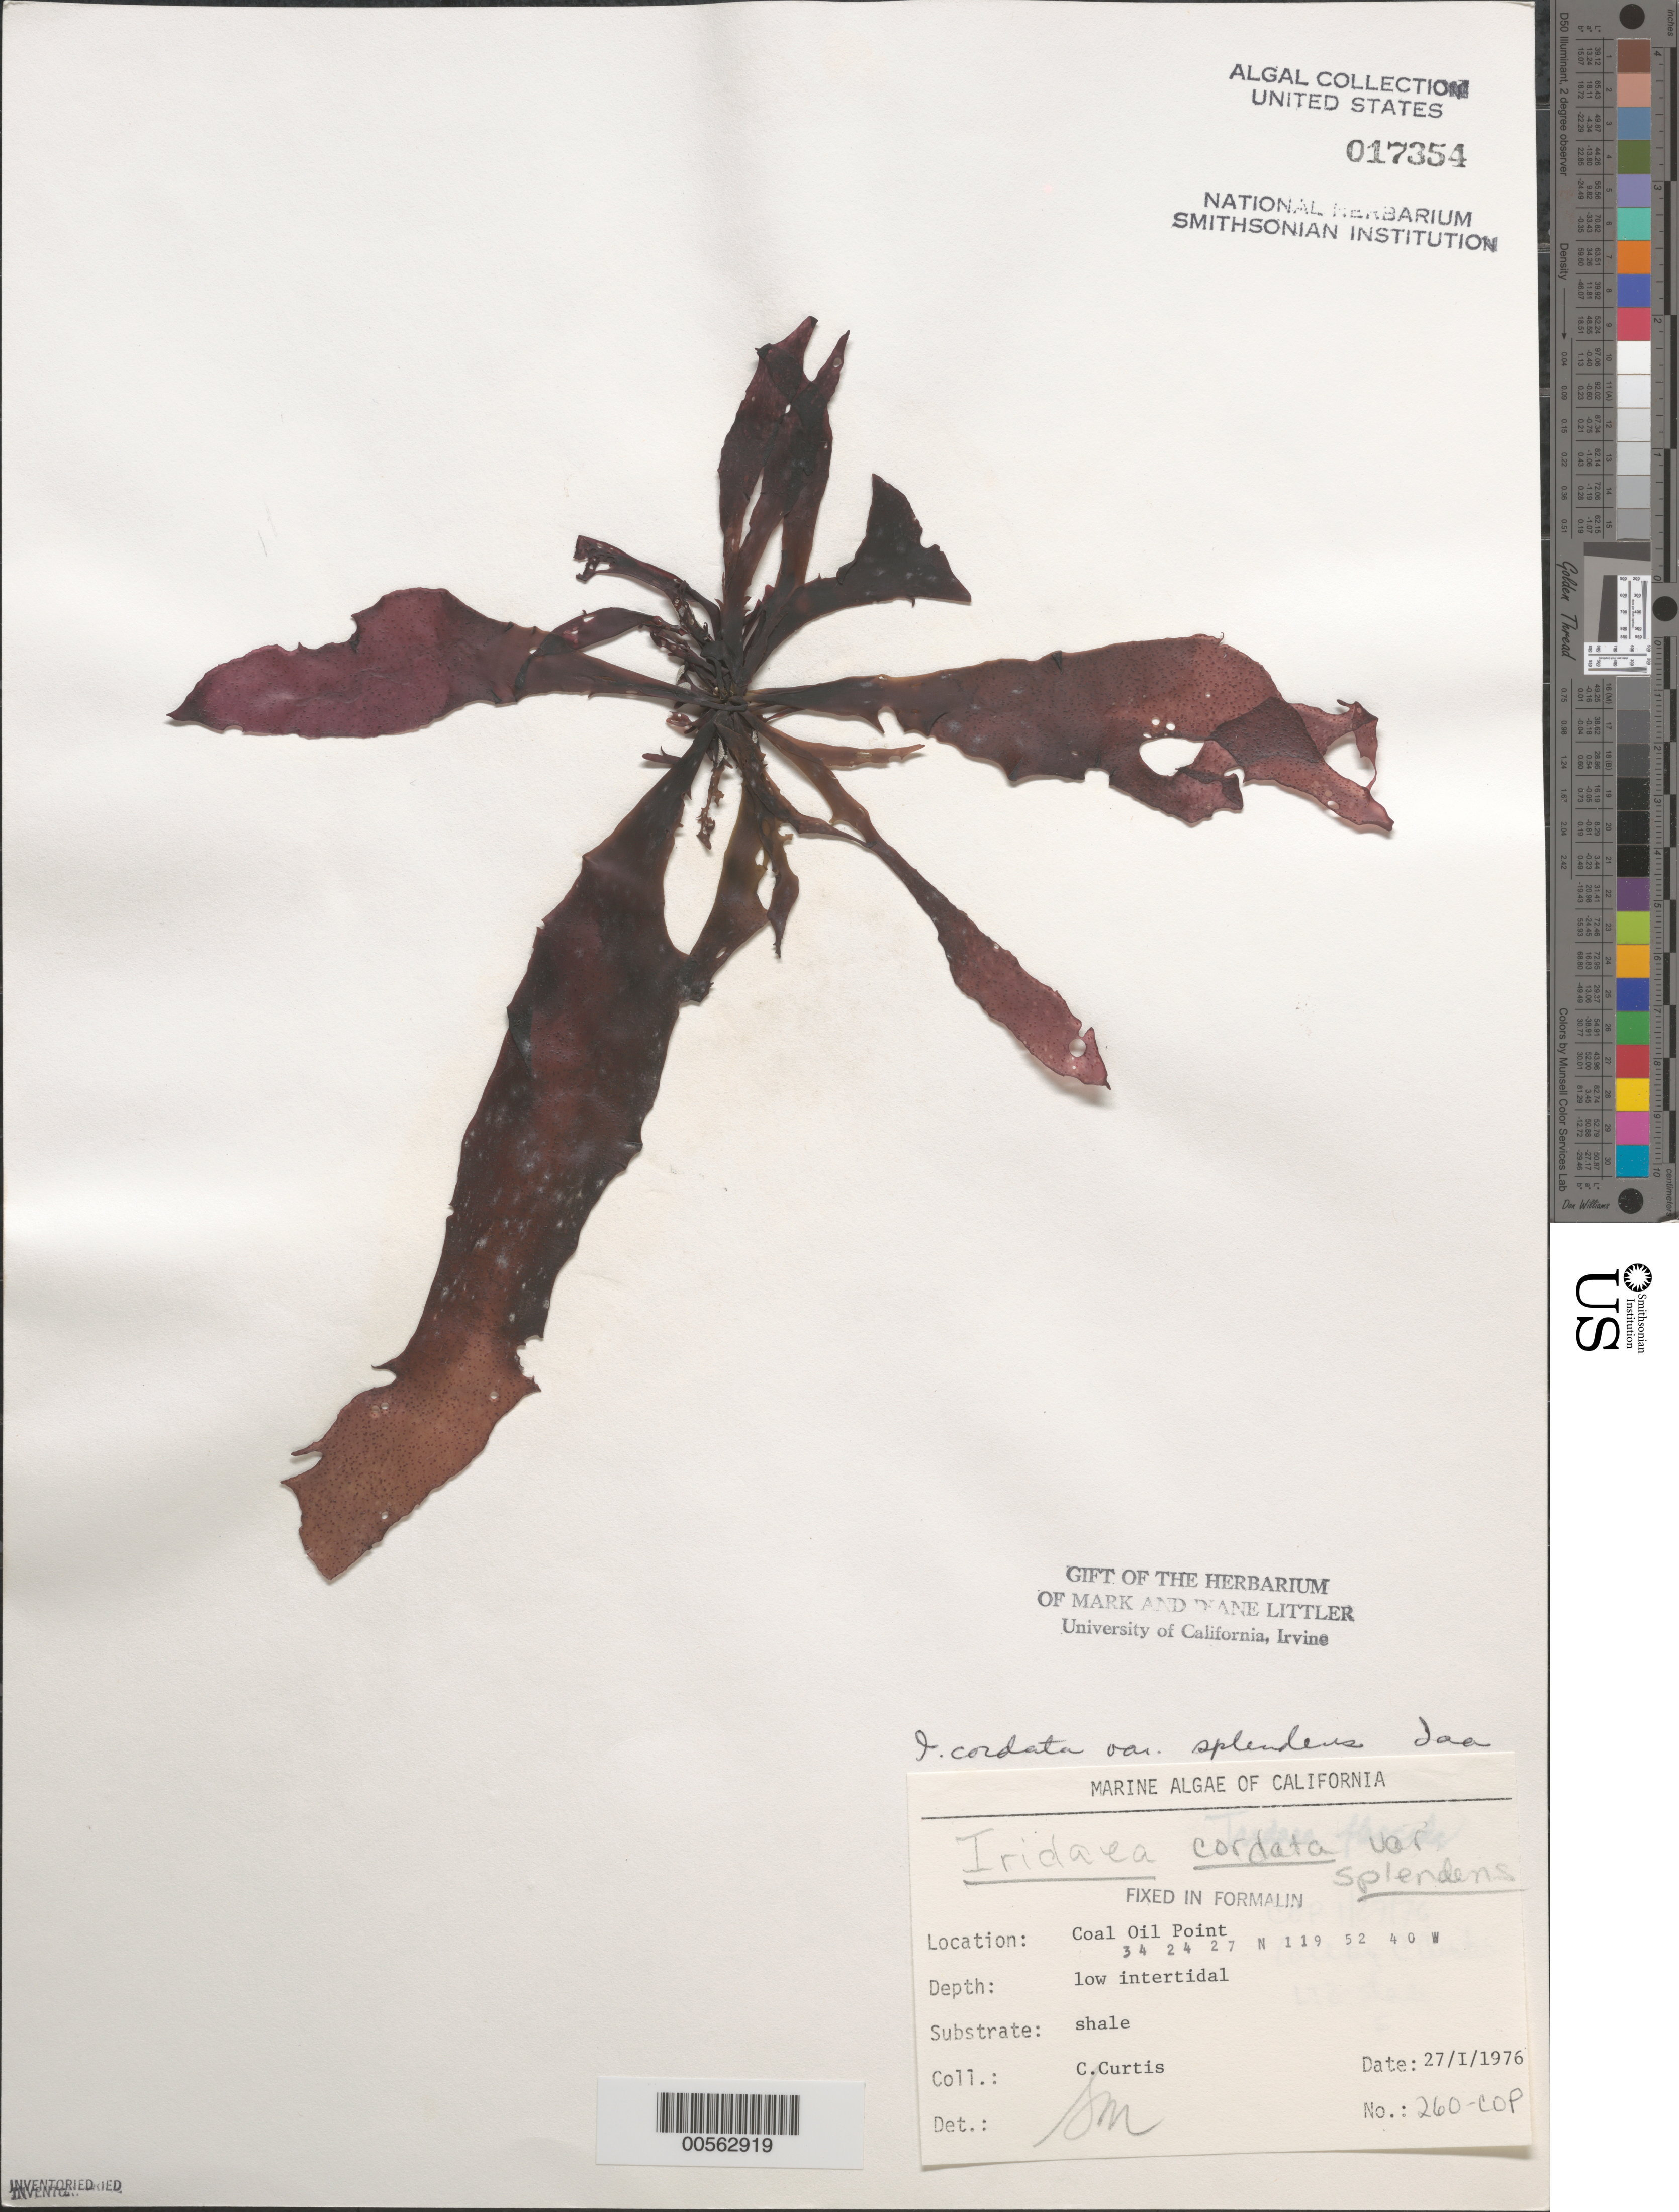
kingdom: Plantae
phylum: Rhodophyta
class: Florideophyceae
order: Gigartinales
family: Gigartinaceae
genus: Iridaea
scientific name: Iridaea cordata var. splendens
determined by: Abbott, Isabella A.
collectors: C. Curtis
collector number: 260-cop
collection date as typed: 27 Jan 1976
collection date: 1976-01-27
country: United States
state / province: California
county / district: Santa Barbara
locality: Coal Oil Point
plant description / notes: BLM-SOCALBIGHT Rocky Intertidal Survey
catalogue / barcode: US 17354